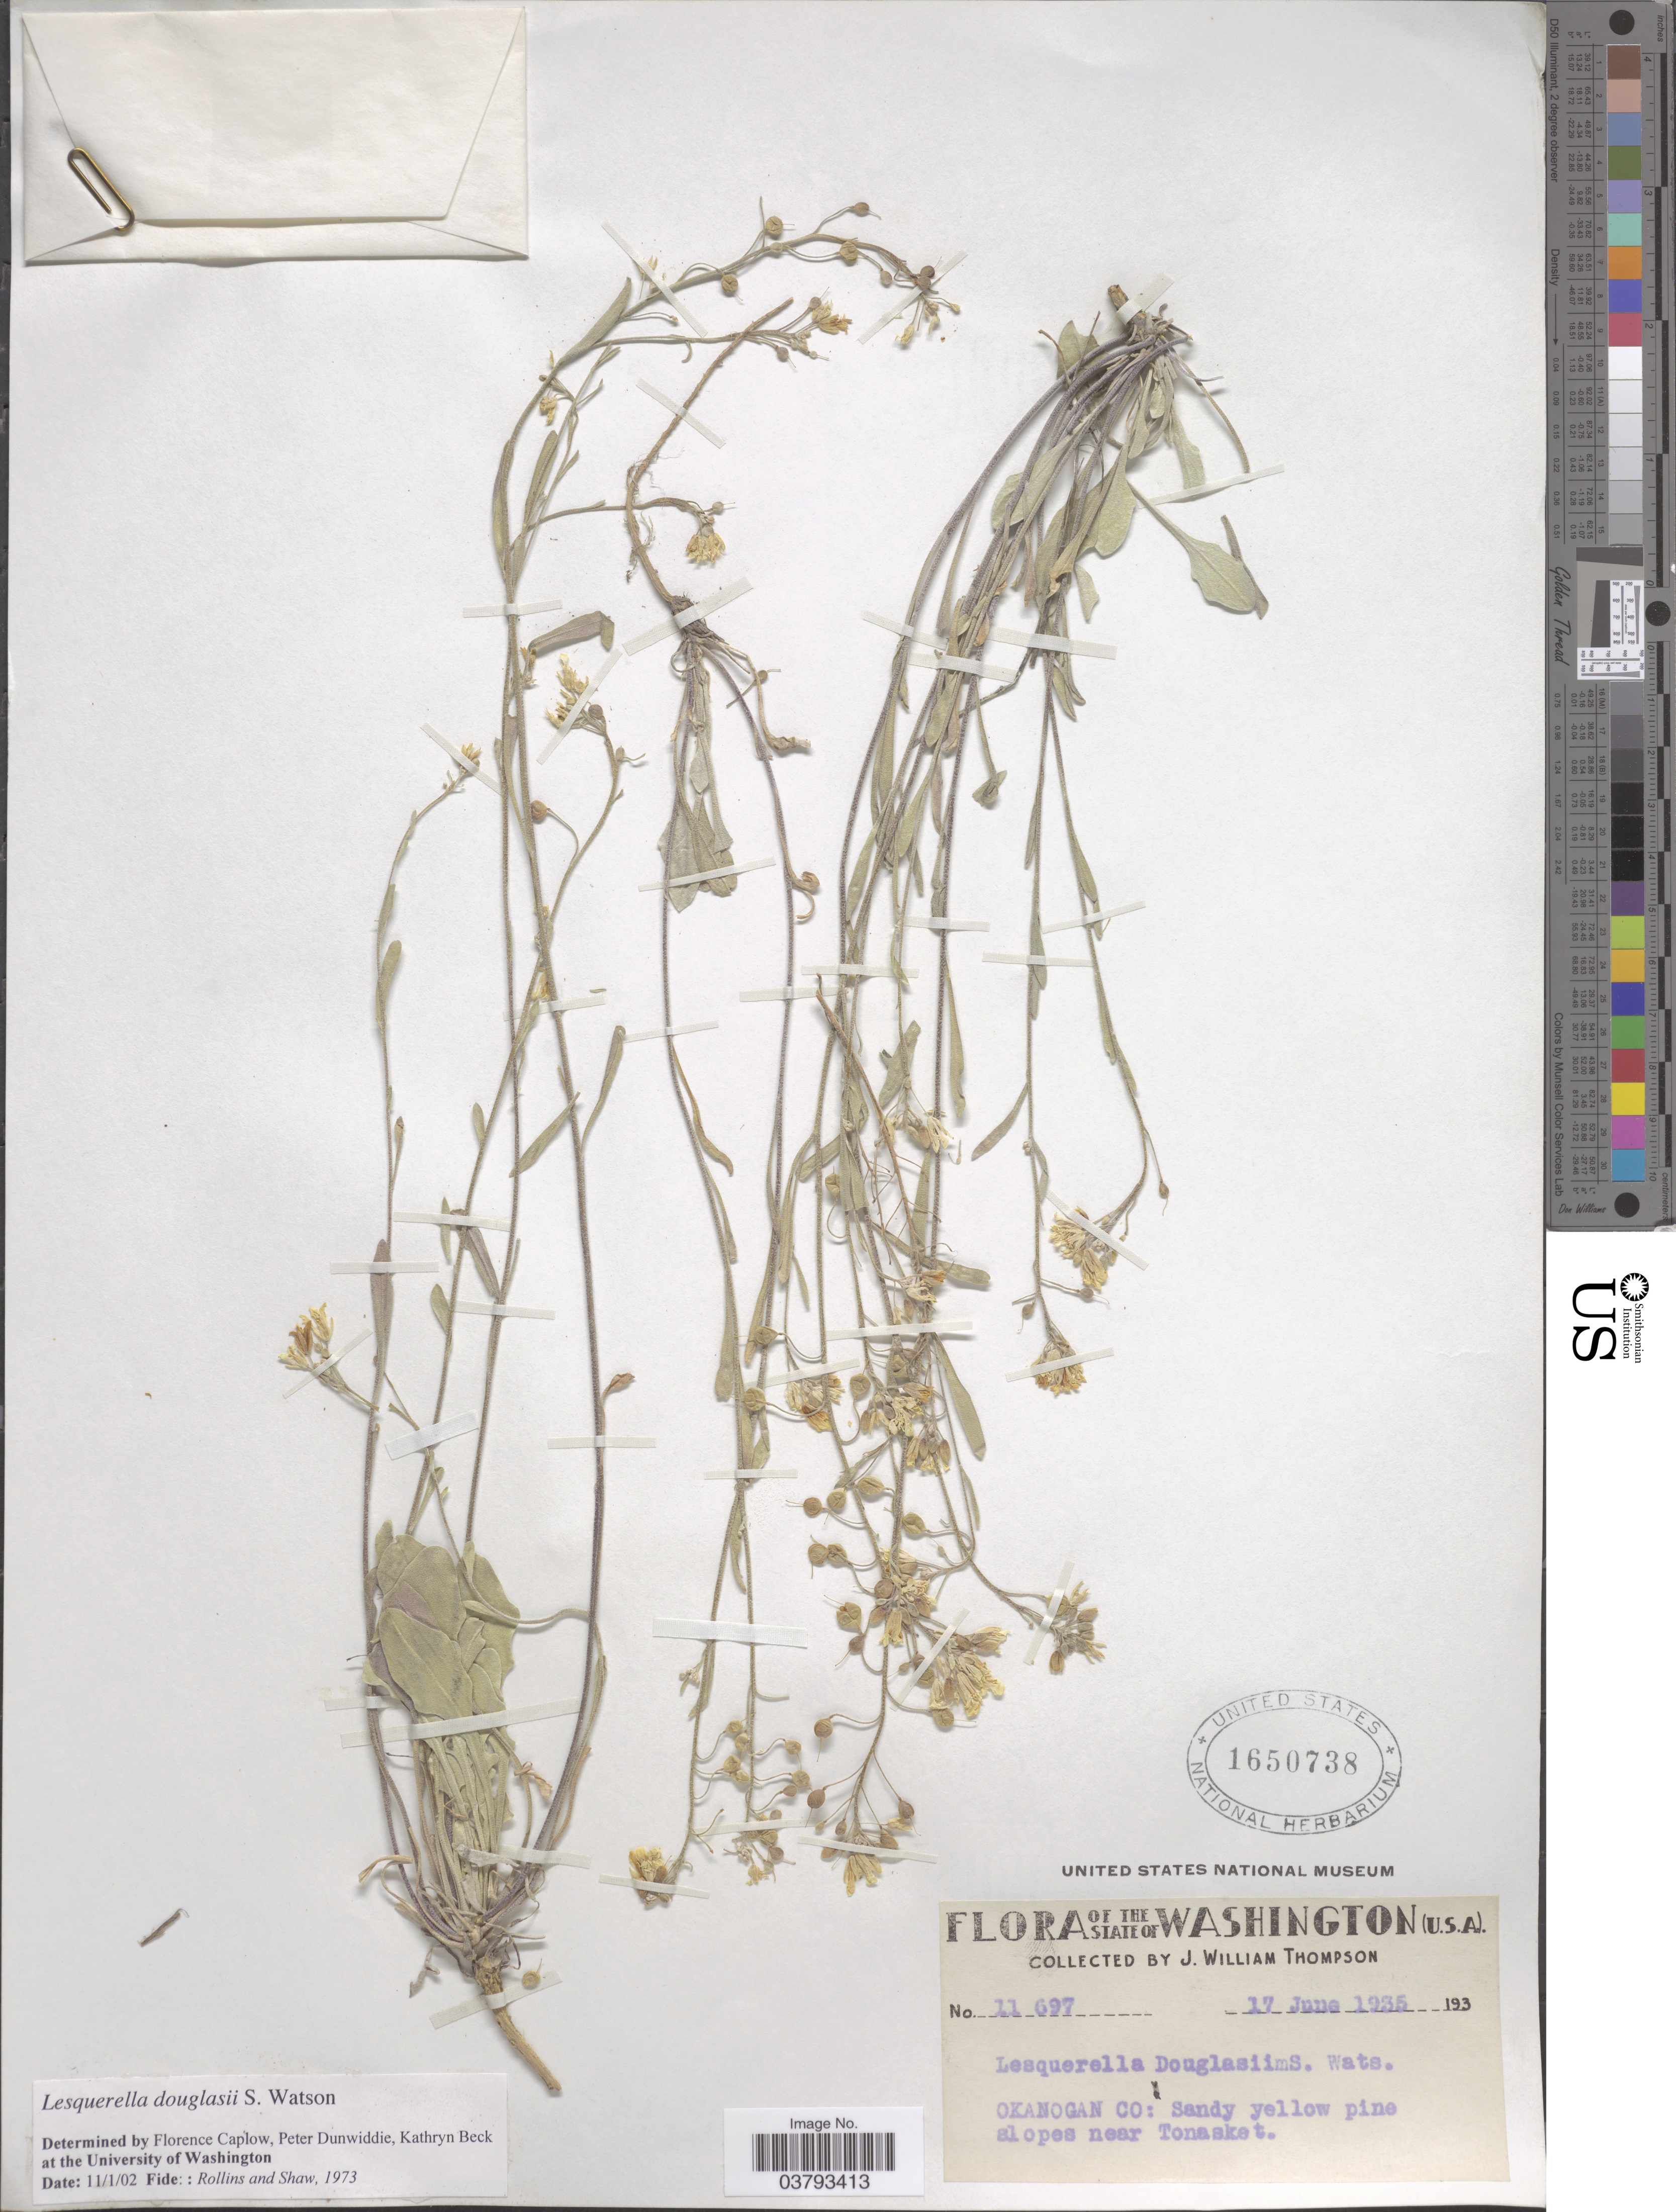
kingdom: Plantae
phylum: Tracheophyta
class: Magnoliopsida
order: Brassicales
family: Brassicaceae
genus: Lesquerella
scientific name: Lesquerella douglasii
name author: S. Watson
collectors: J. W. Thompson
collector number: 11697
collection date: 1935-06-17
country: United States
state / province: Washington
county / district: Okanogan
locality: Okanogan Co: Sandy yellow pine slopes near Tonasket.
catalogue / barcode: US 1650738